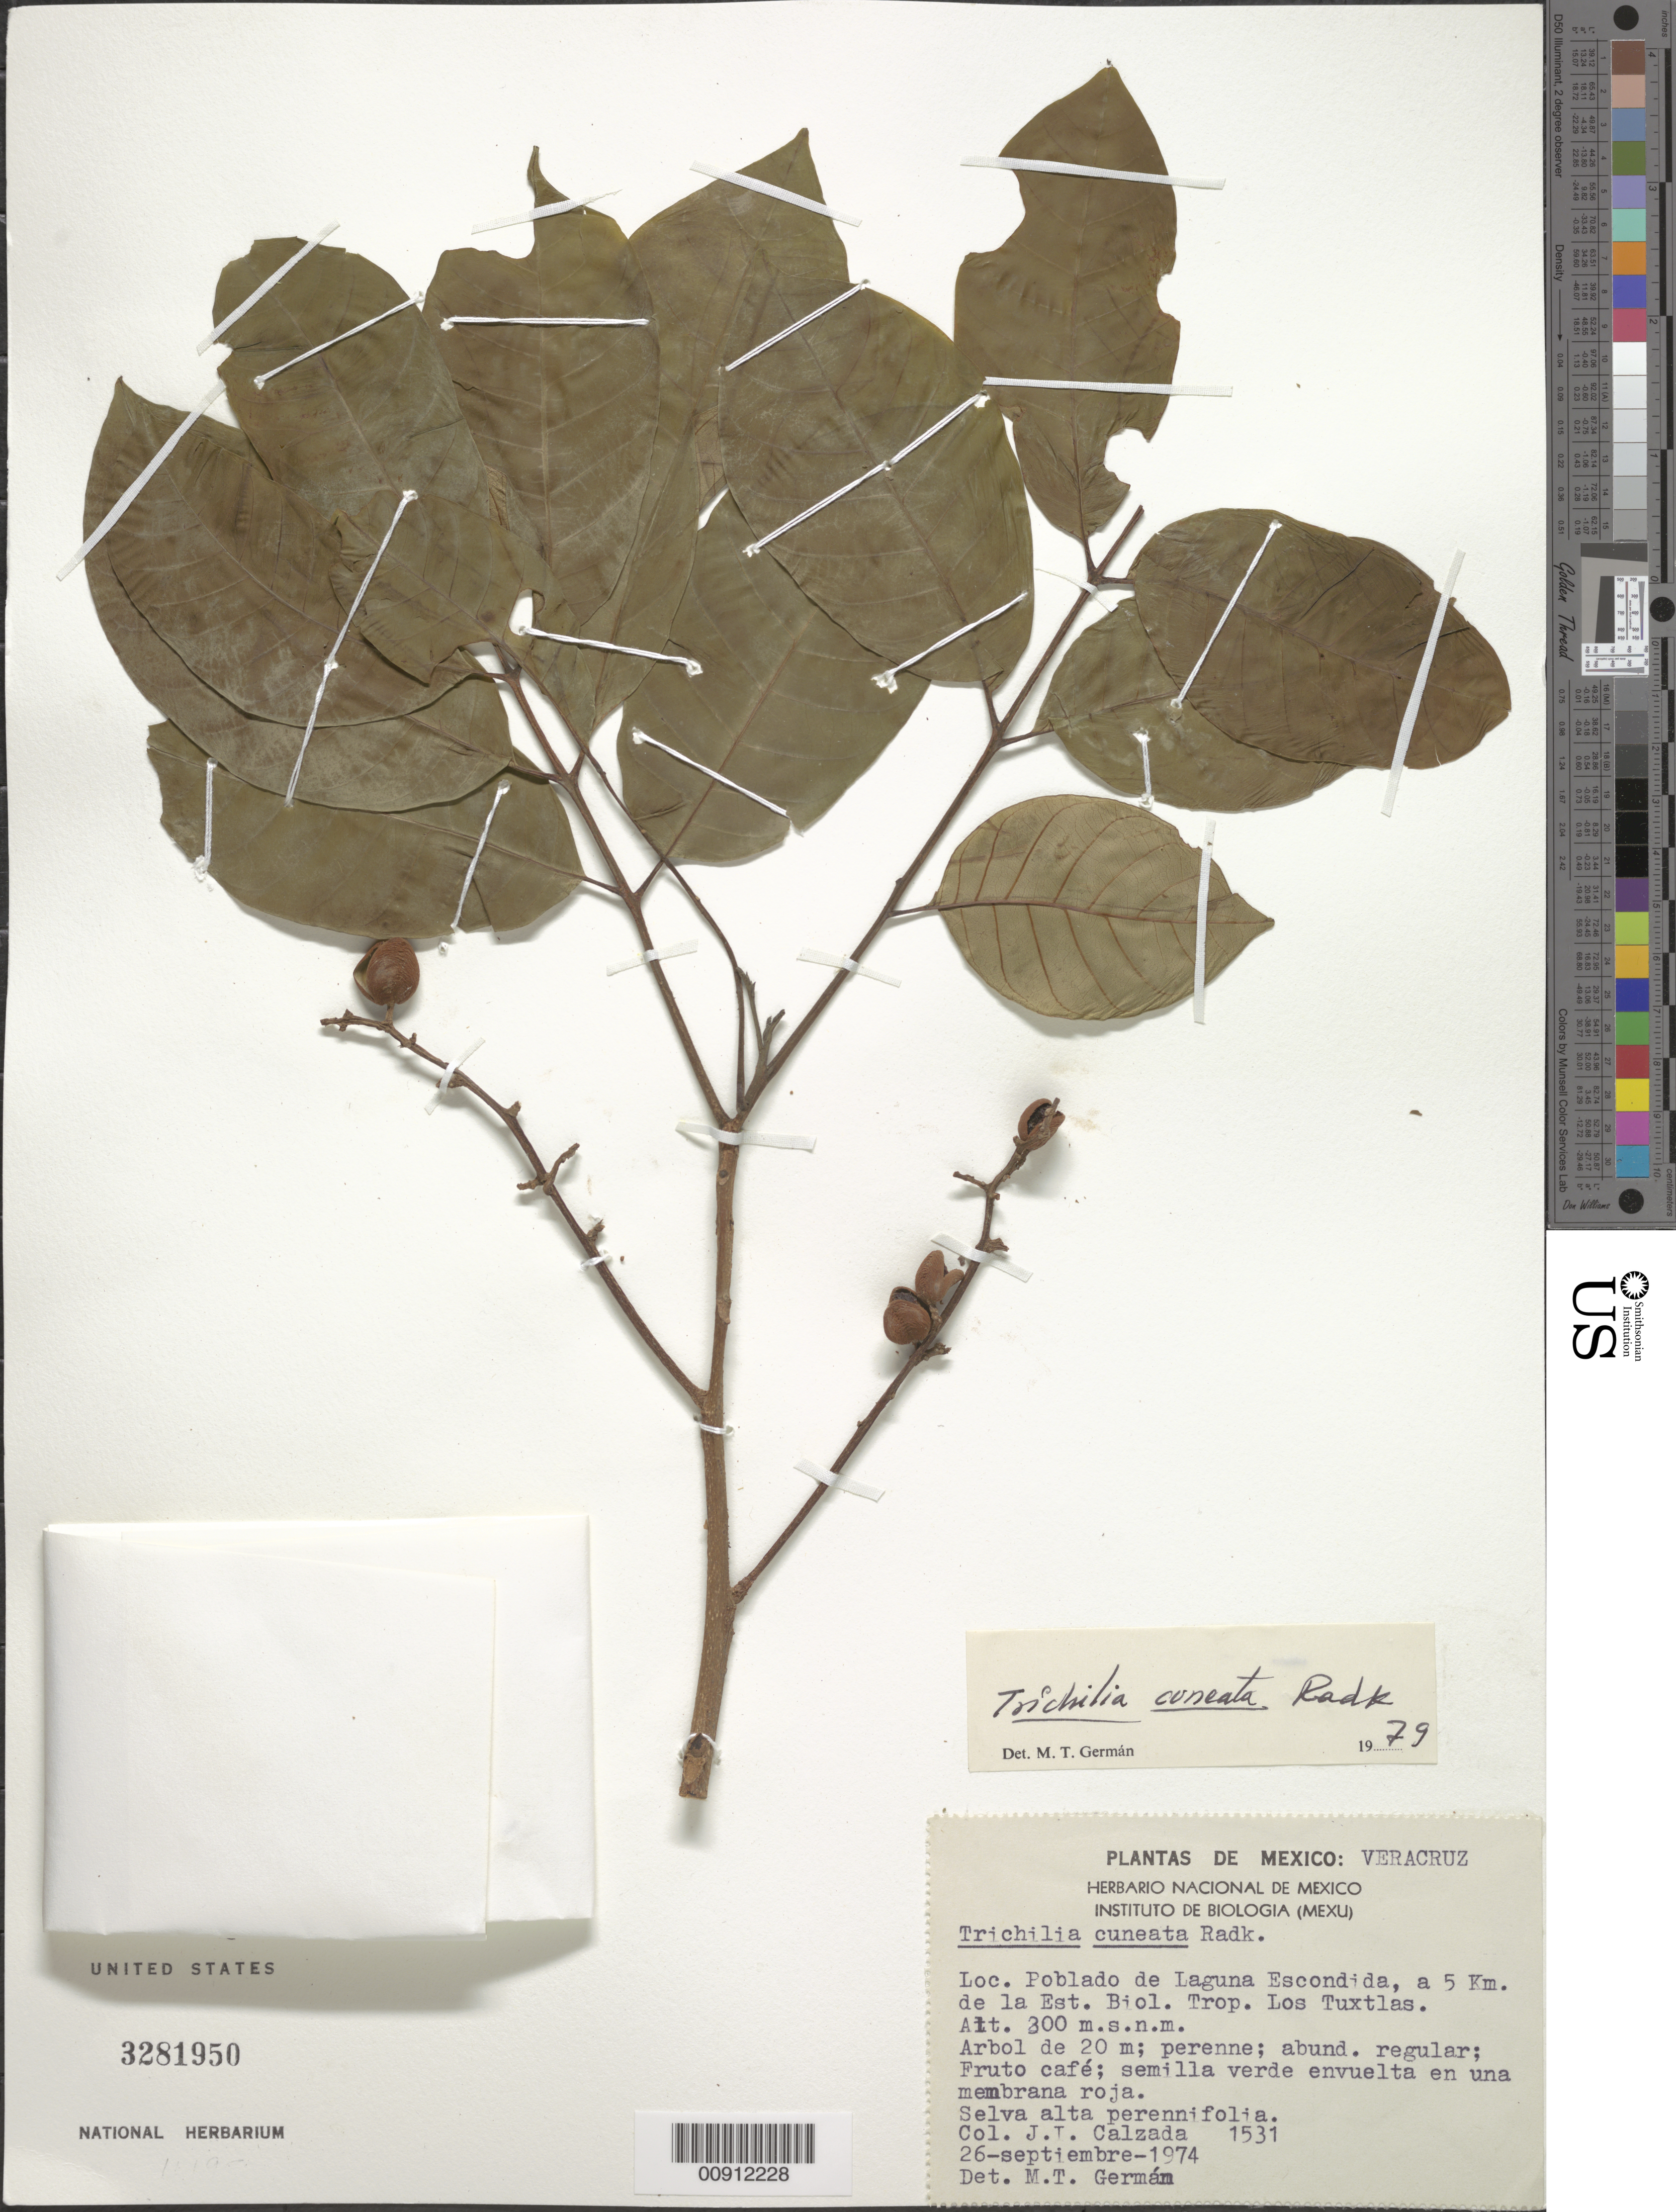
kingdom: Plantae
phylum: Tracheophyta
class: Magnoliopsida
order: Sapindales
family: Meliaceae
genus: Trichilia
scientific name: Trichilia cuneata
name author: Radlk.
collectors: J. I. Calzada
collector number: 1531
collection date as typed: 26 Sep 1974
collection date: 1974-09-26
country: Mexico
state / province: Veracruz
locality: Poblado de Laguna Escondida, a 5 km. de la Est. Biol. Trop. Los Tuxtlas.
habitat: Selva alta perennifolia.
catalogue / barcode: US 3281950